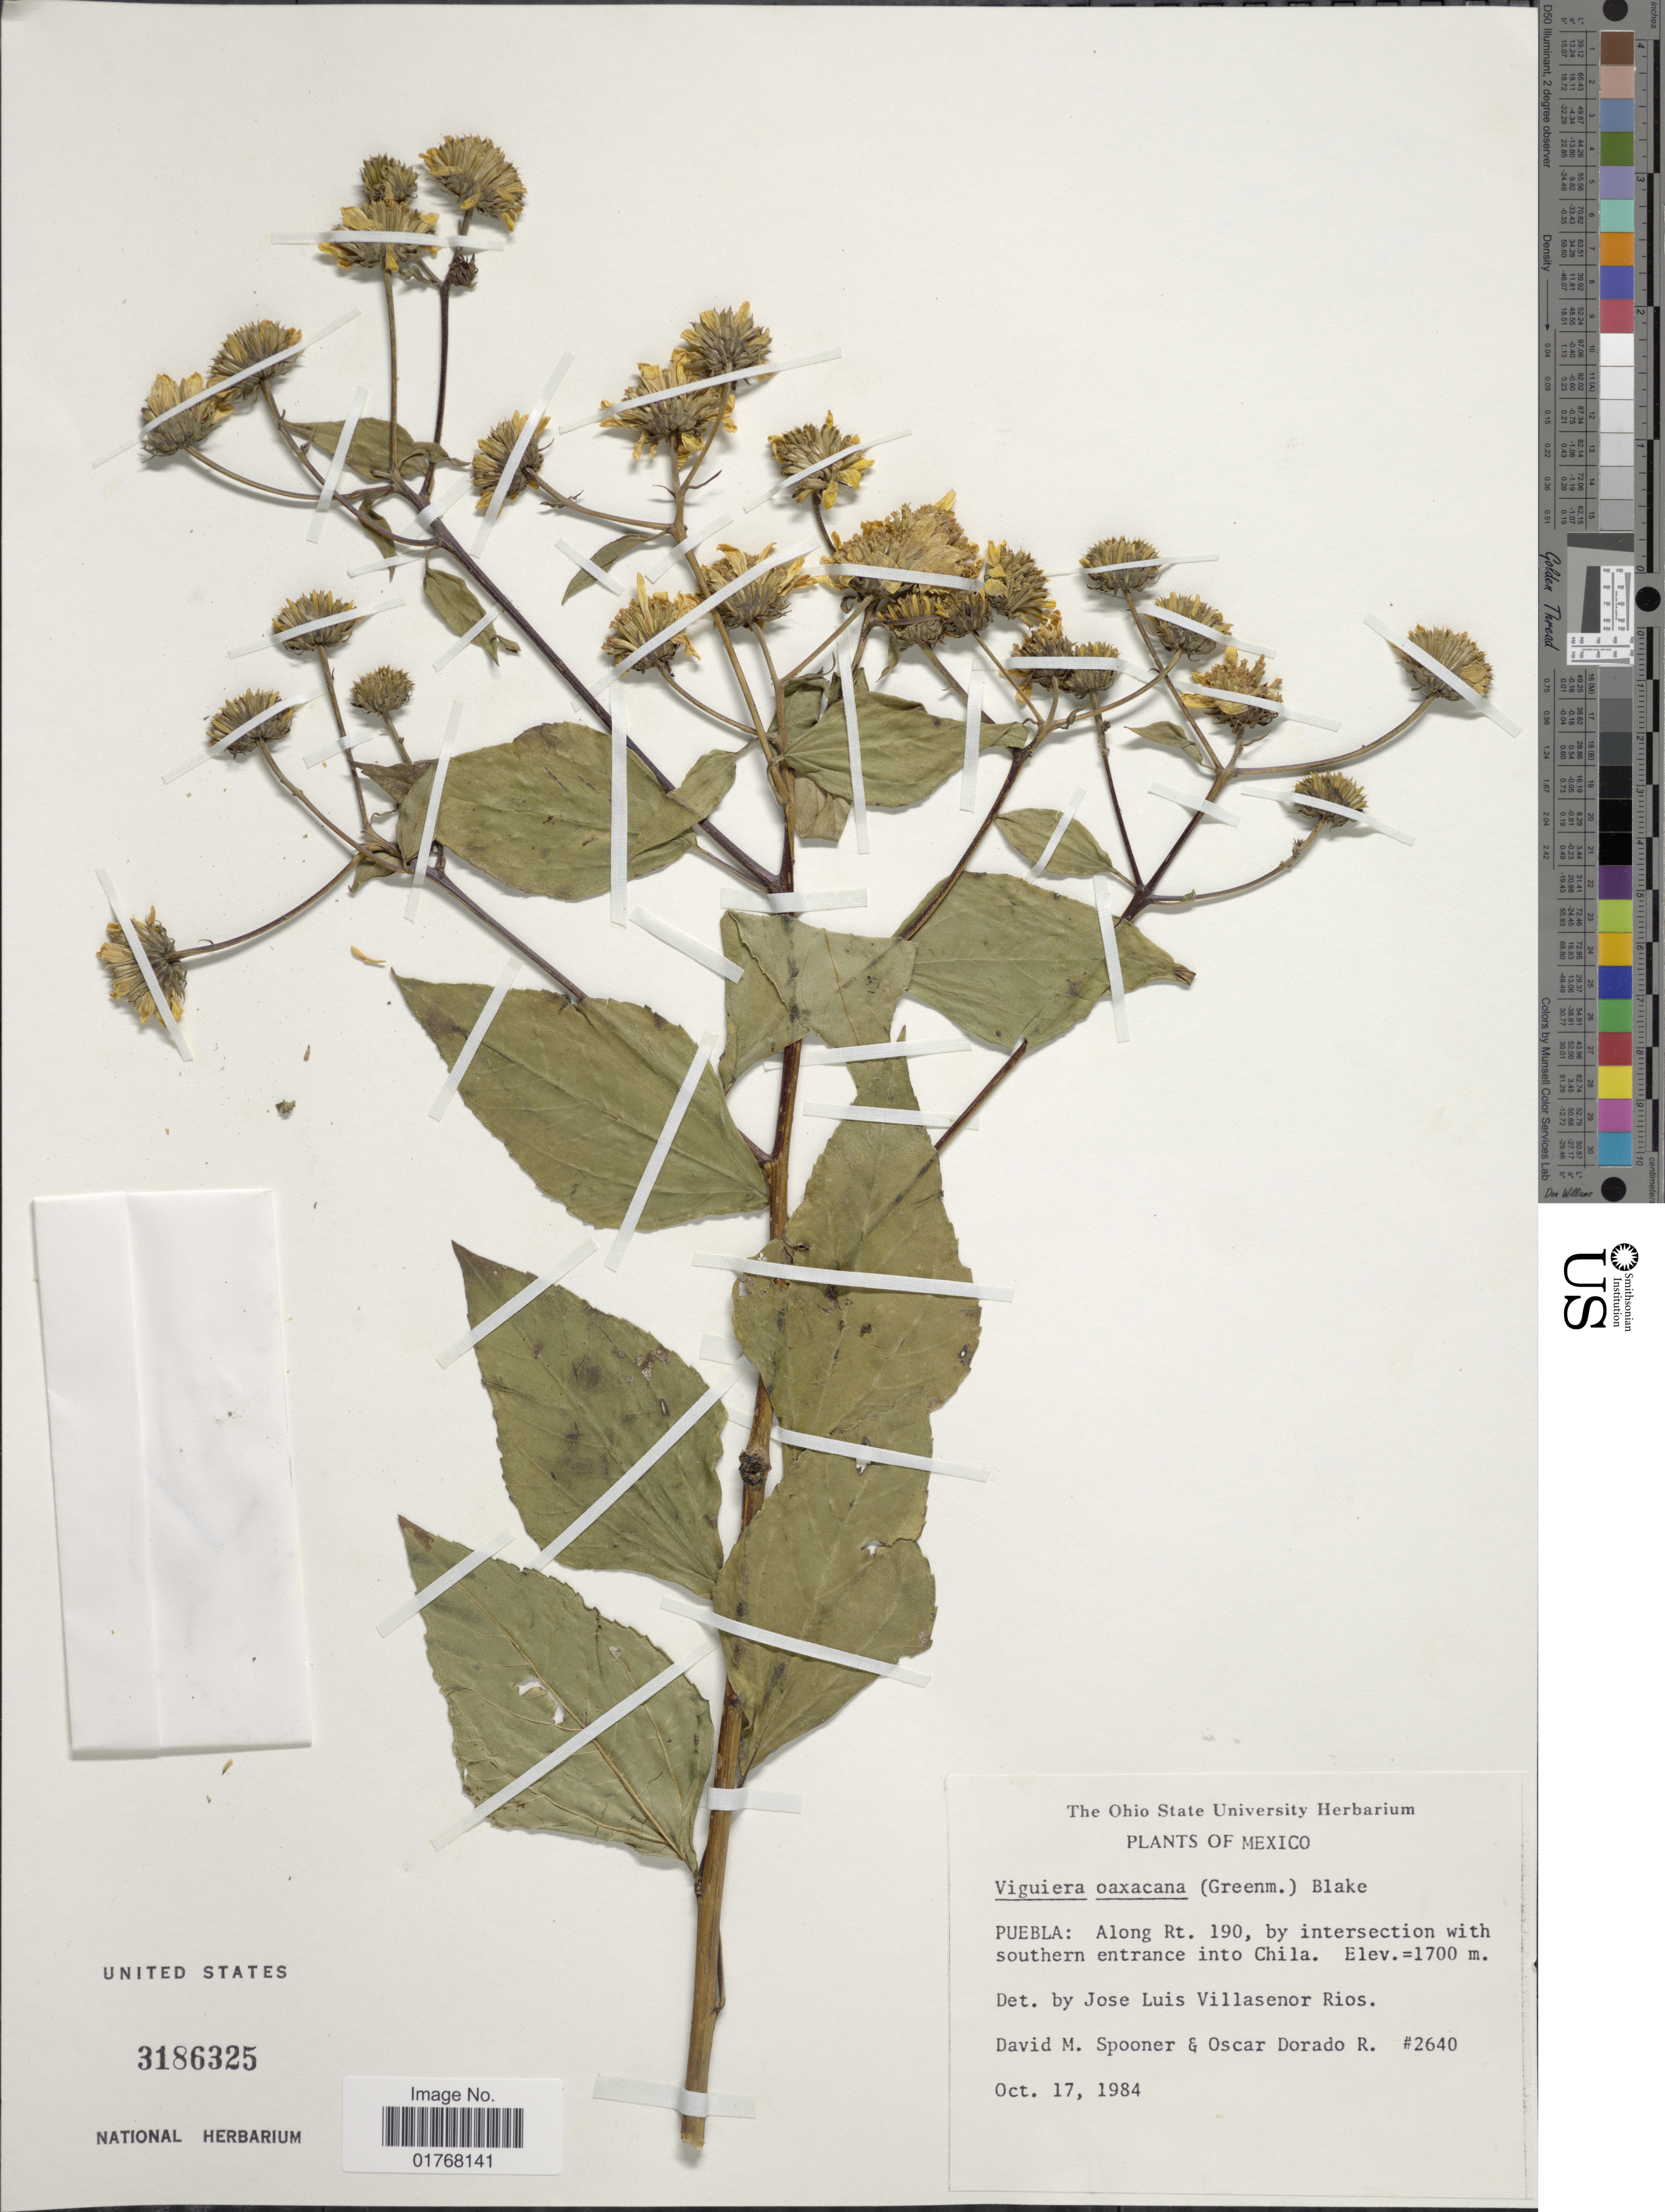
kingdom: Plantae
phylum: Tracheophyta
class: Magnoliopsida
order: Asterales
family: Asteraceae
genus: Viguiera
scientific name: Viguiera oaxacana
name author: (Greenm.) Blake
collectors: D. Spooner & O. R. Dorado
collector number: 2640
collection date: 1984-10-17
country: Mexico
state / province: Puebla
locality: Along Rt. 190, by intersection with southern entrance into Chila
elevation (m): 1700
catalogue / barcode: US 3186325